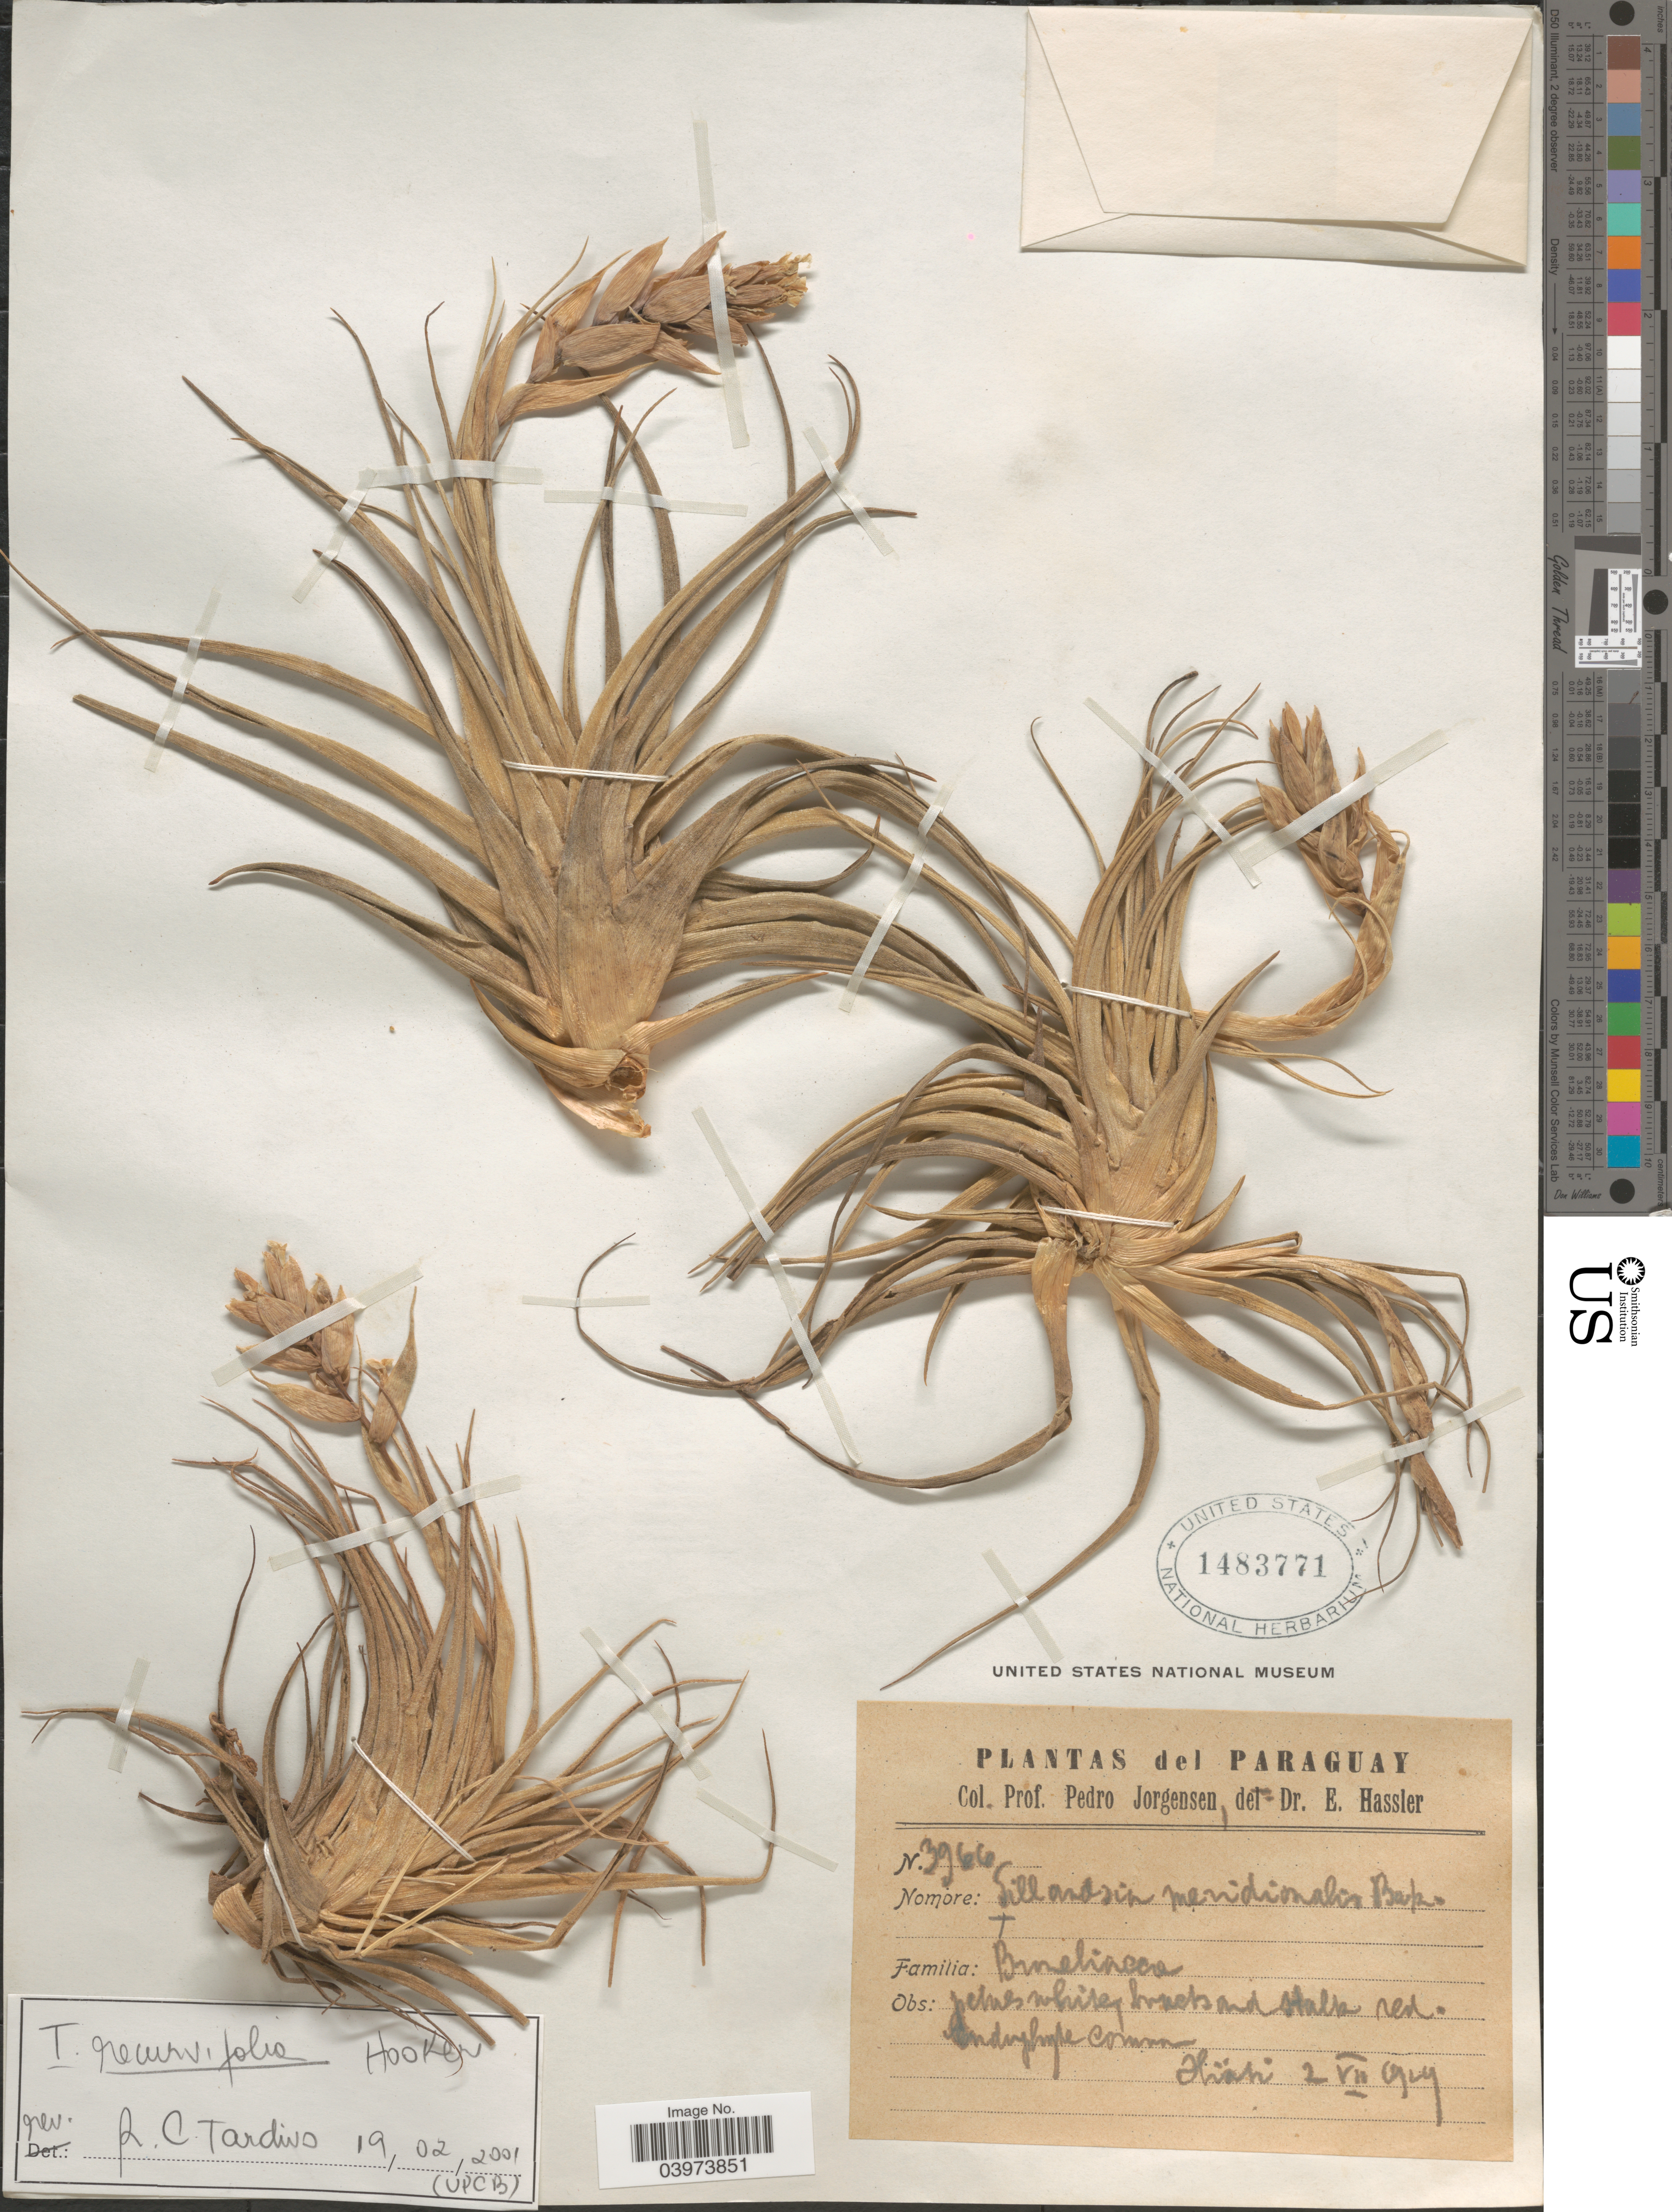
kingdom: Plantae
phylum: Tracheophyta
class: Liliopsida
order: Poales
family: Bromeliaceae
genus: Tillandsia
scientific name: Tillandsia meridionalis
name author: Baker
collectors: P. Jörgensen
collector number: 3966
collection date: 1929-07-02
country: Paraguay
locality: Hiati.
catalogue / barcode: US 1483771